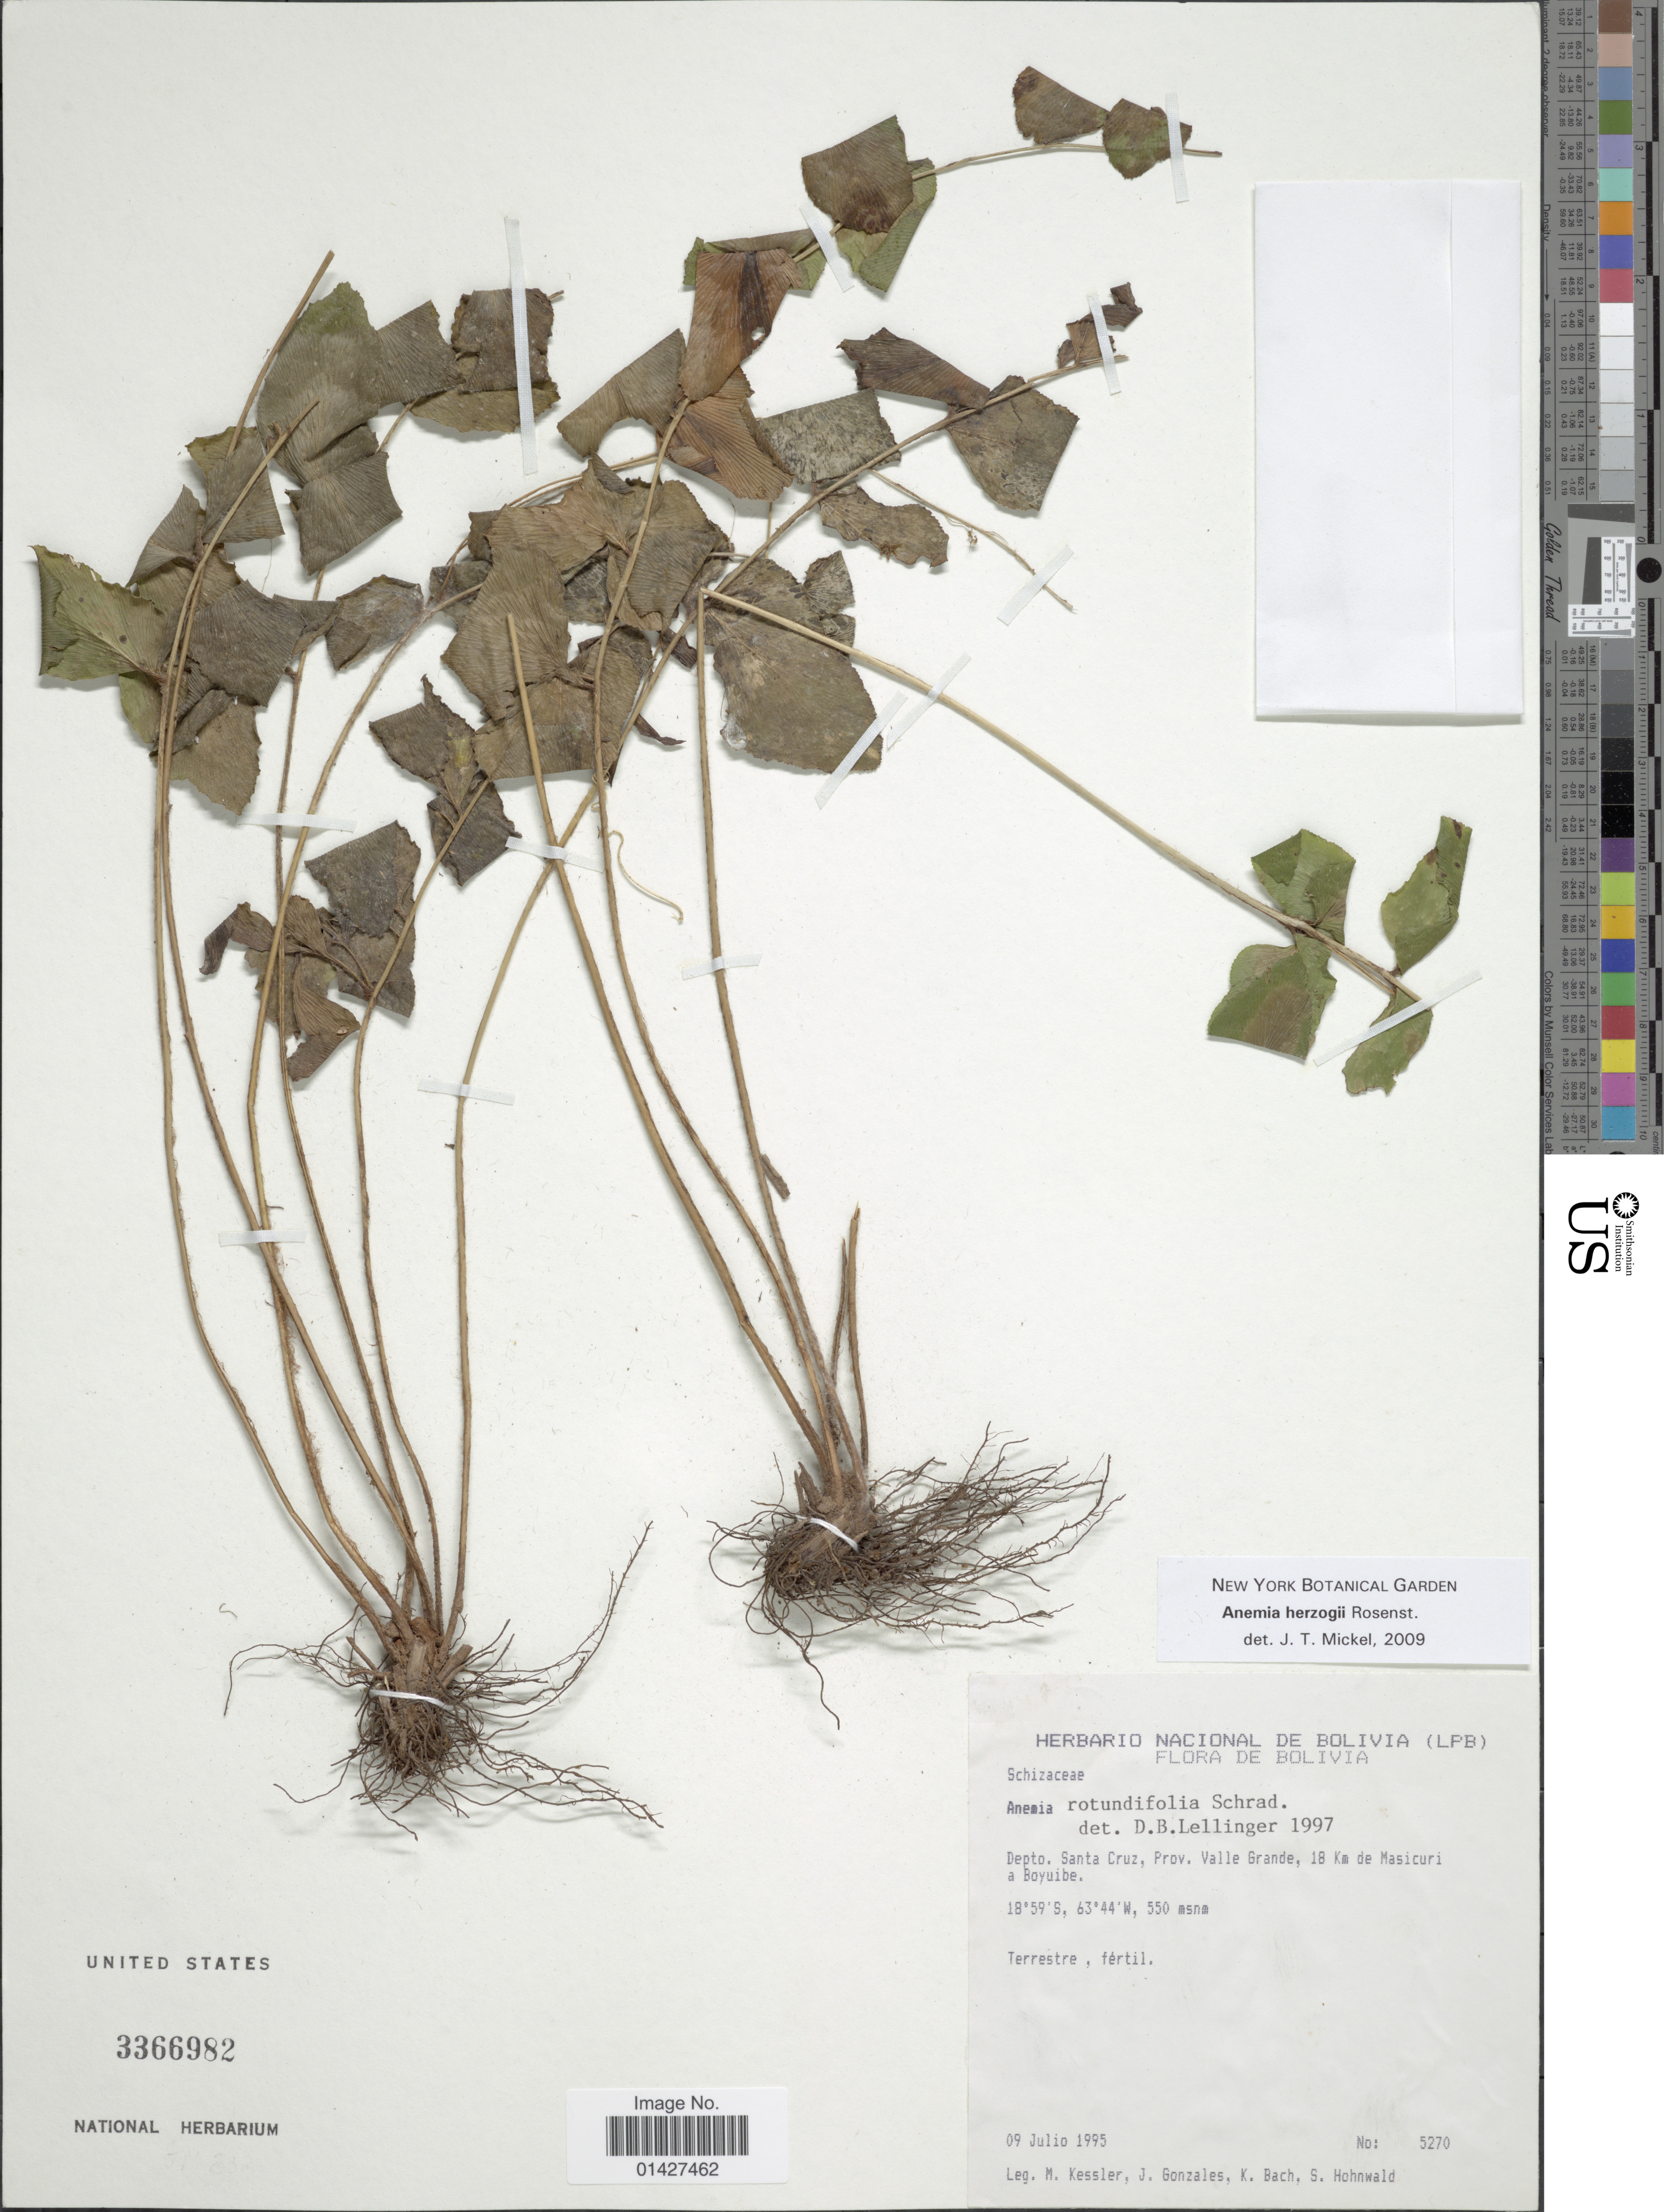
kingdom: Plantae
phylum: Tracheophyta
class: Polypodiopsida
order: Schizaeales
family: Anemiaceae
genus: Anemia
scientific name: Anemia herzogii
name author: Rosenst.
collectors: M. Kessler, J. Gonzales, K. Bach & S. Hohnwald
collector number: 5270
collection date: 1995-07-09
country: Bolivia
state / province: Santa Cruz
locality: Prov. Valle Grande, 18 km de Masicuri a Boyuibe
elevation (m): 550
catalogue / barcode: US 3366982